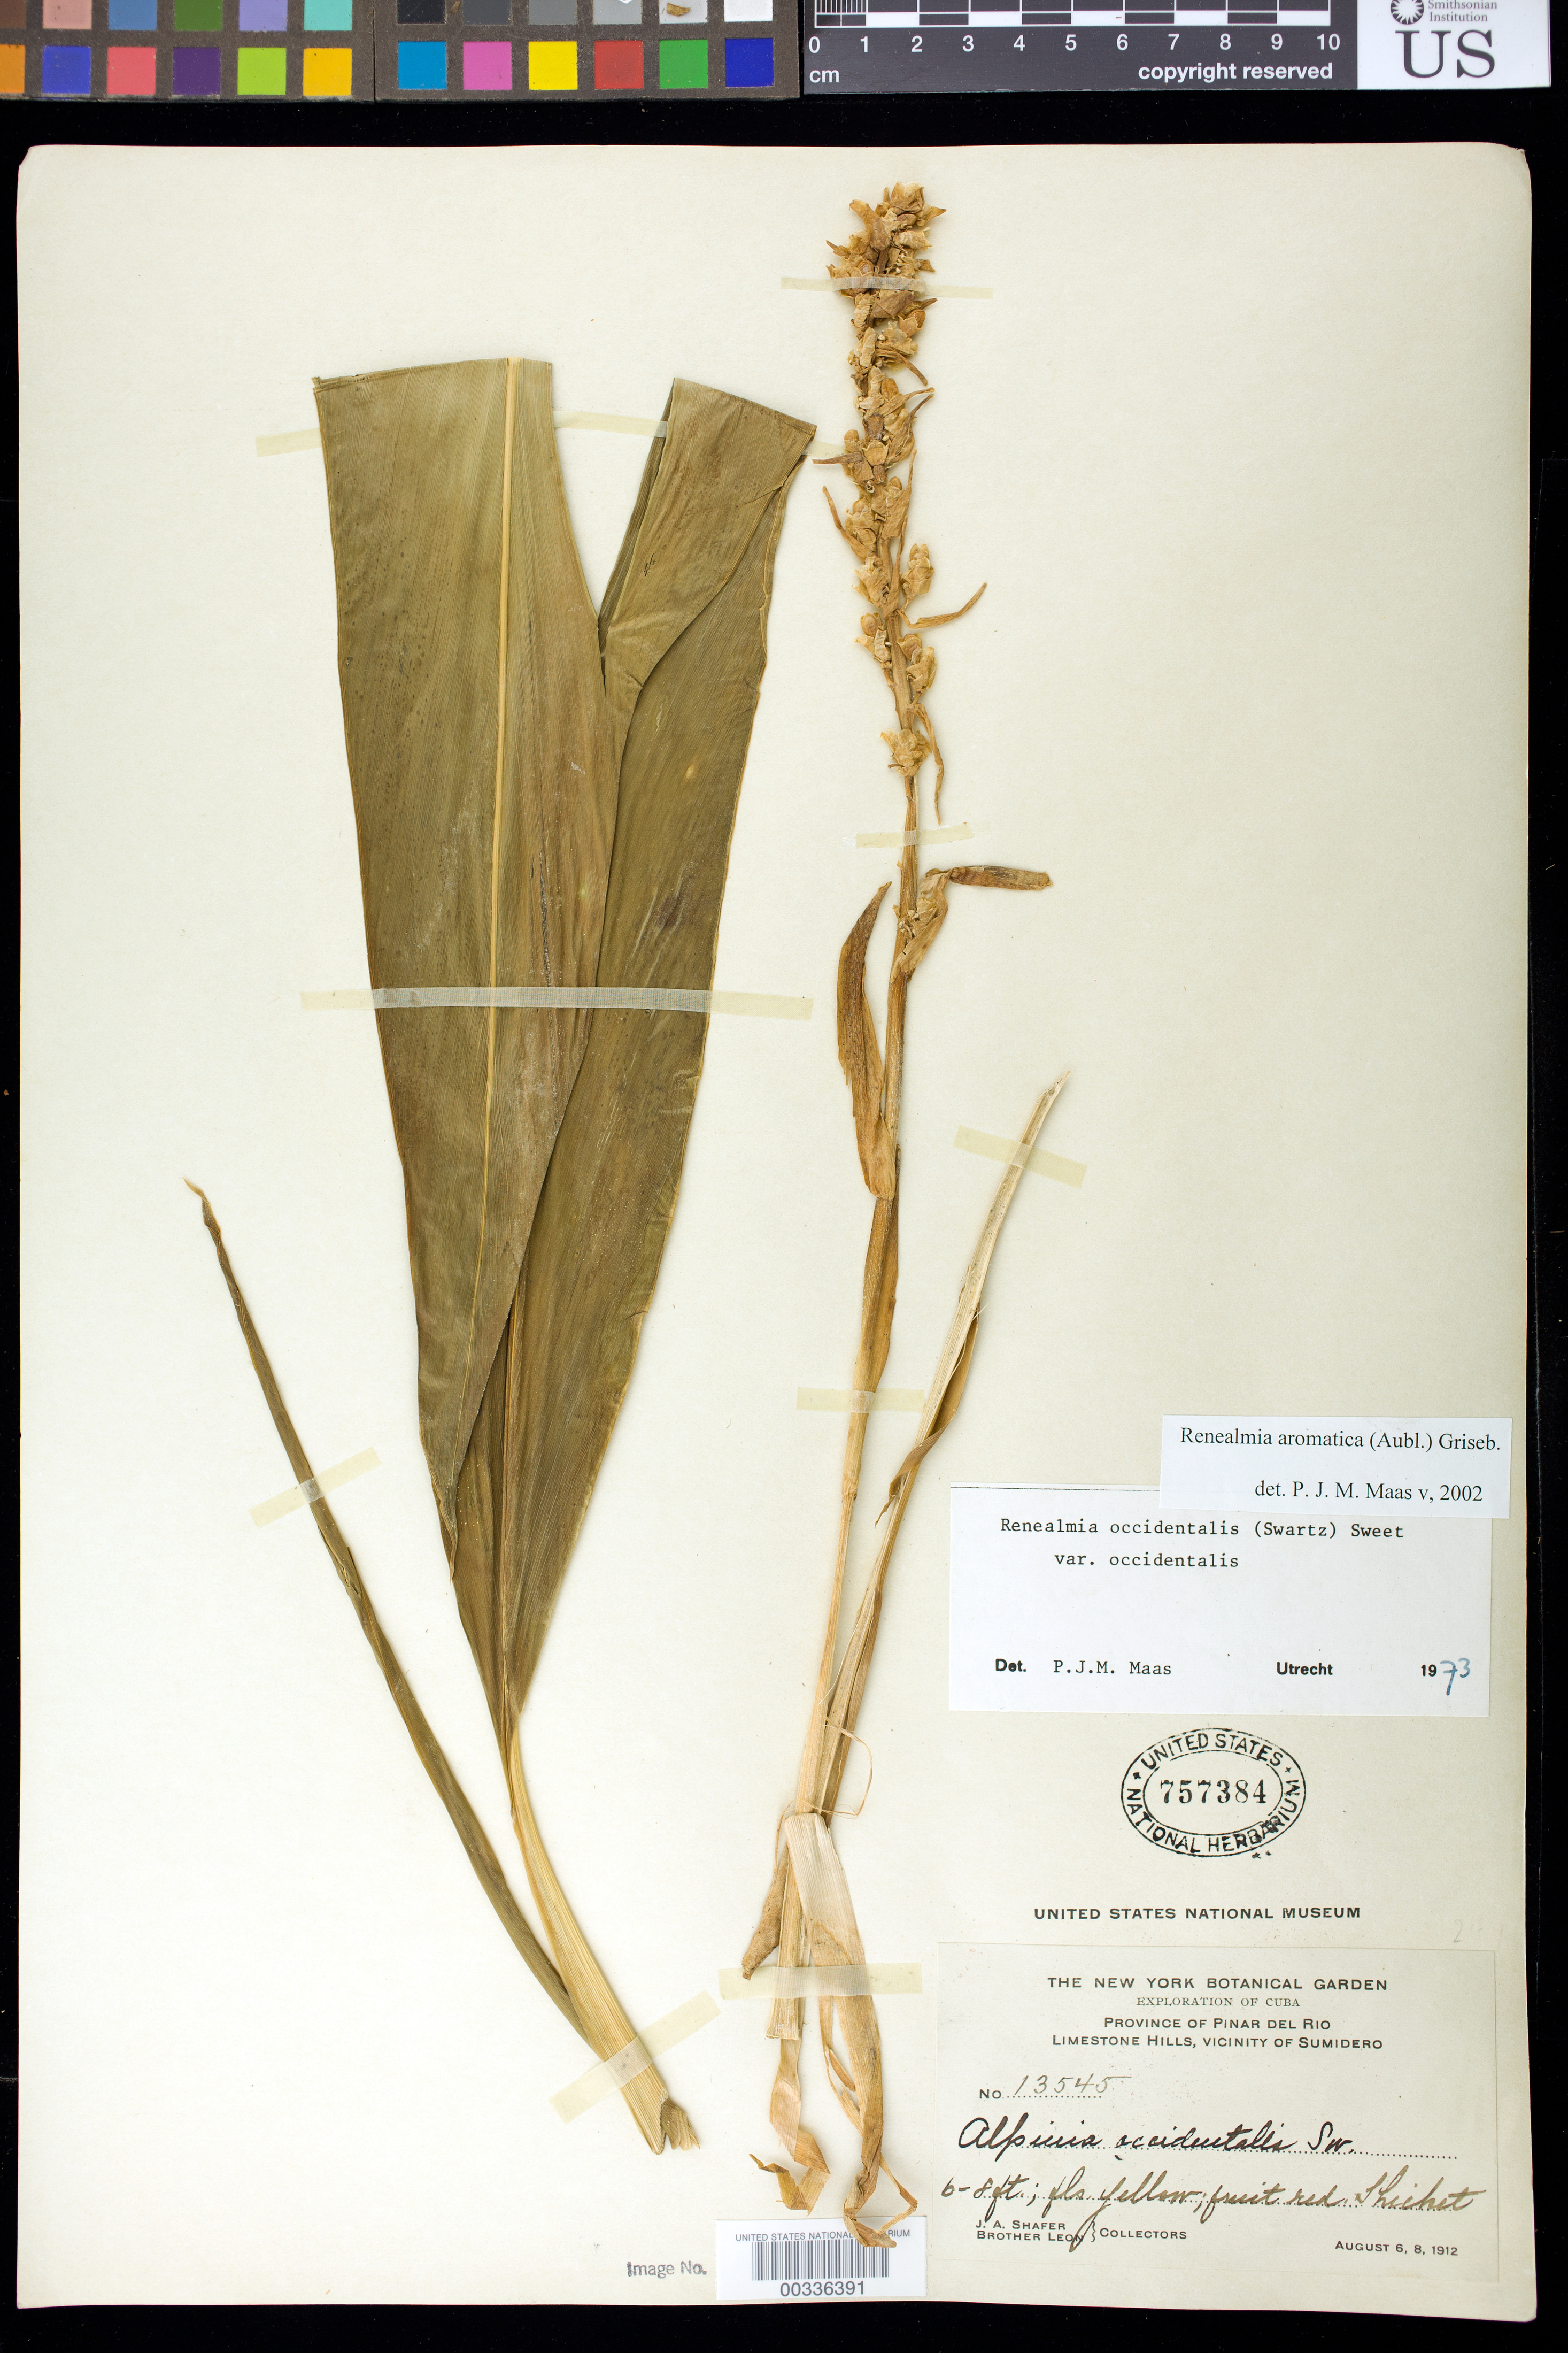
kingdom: Plantae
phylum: Tracheophyta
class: Liliopsida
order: Zingiberales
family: Zingiberaceae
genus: Renealmia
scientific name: Renealmia aromatica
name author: (Aubl.) Griseb.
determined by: Maas, Paul J. M.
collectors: J. A. Shafer & Bro. León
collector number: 13545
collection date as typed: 06 Aug 1912 and 08 Aug 1912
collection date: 1912-08-06,1912-08-08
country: Cuba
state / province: Pinar del Río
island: Greater Antilles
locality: Limestone hills, vicinity of sumidero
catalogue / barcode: US 757384